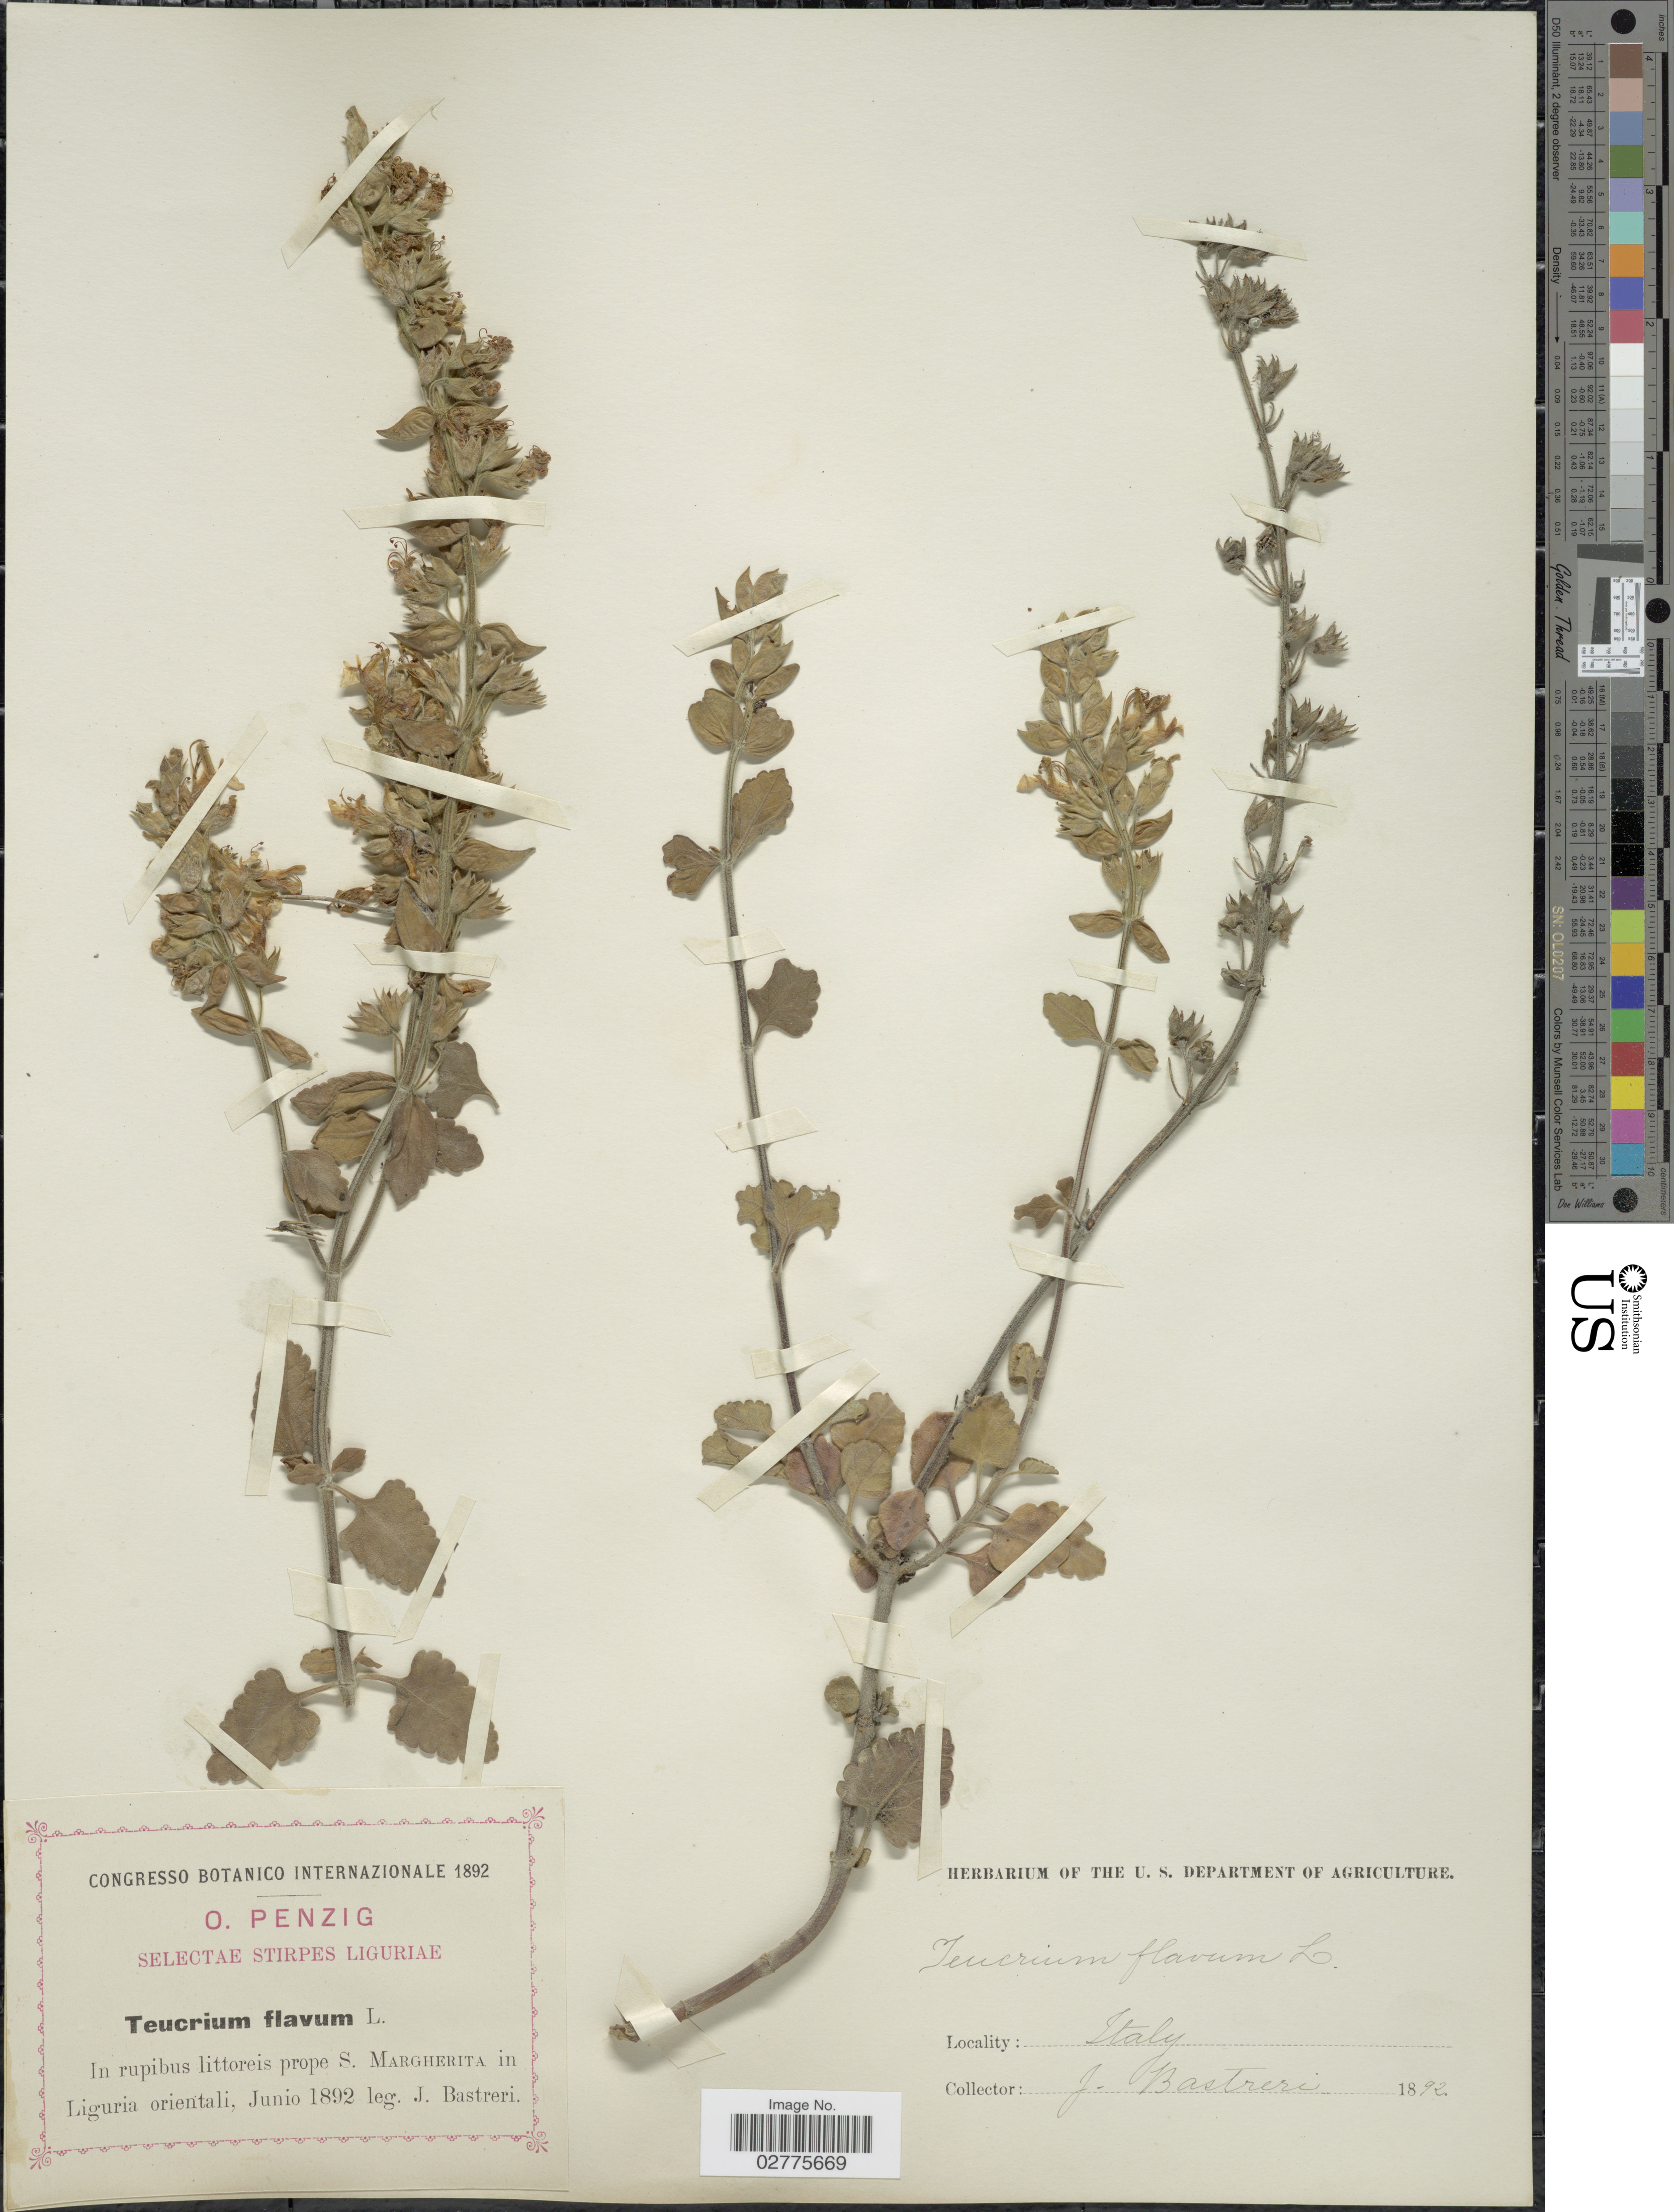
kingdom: Plantae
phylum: Tracheophyta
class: Magnoliopsida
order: Lamiales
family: Lamiaceae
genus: Teucrium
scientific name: Teucrium flavum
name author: L.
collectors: J. Bastreri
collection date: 1892-06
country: Italy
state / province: Liguria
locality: In rupibus littoreis prope S. Margherita in Liguria orientali.